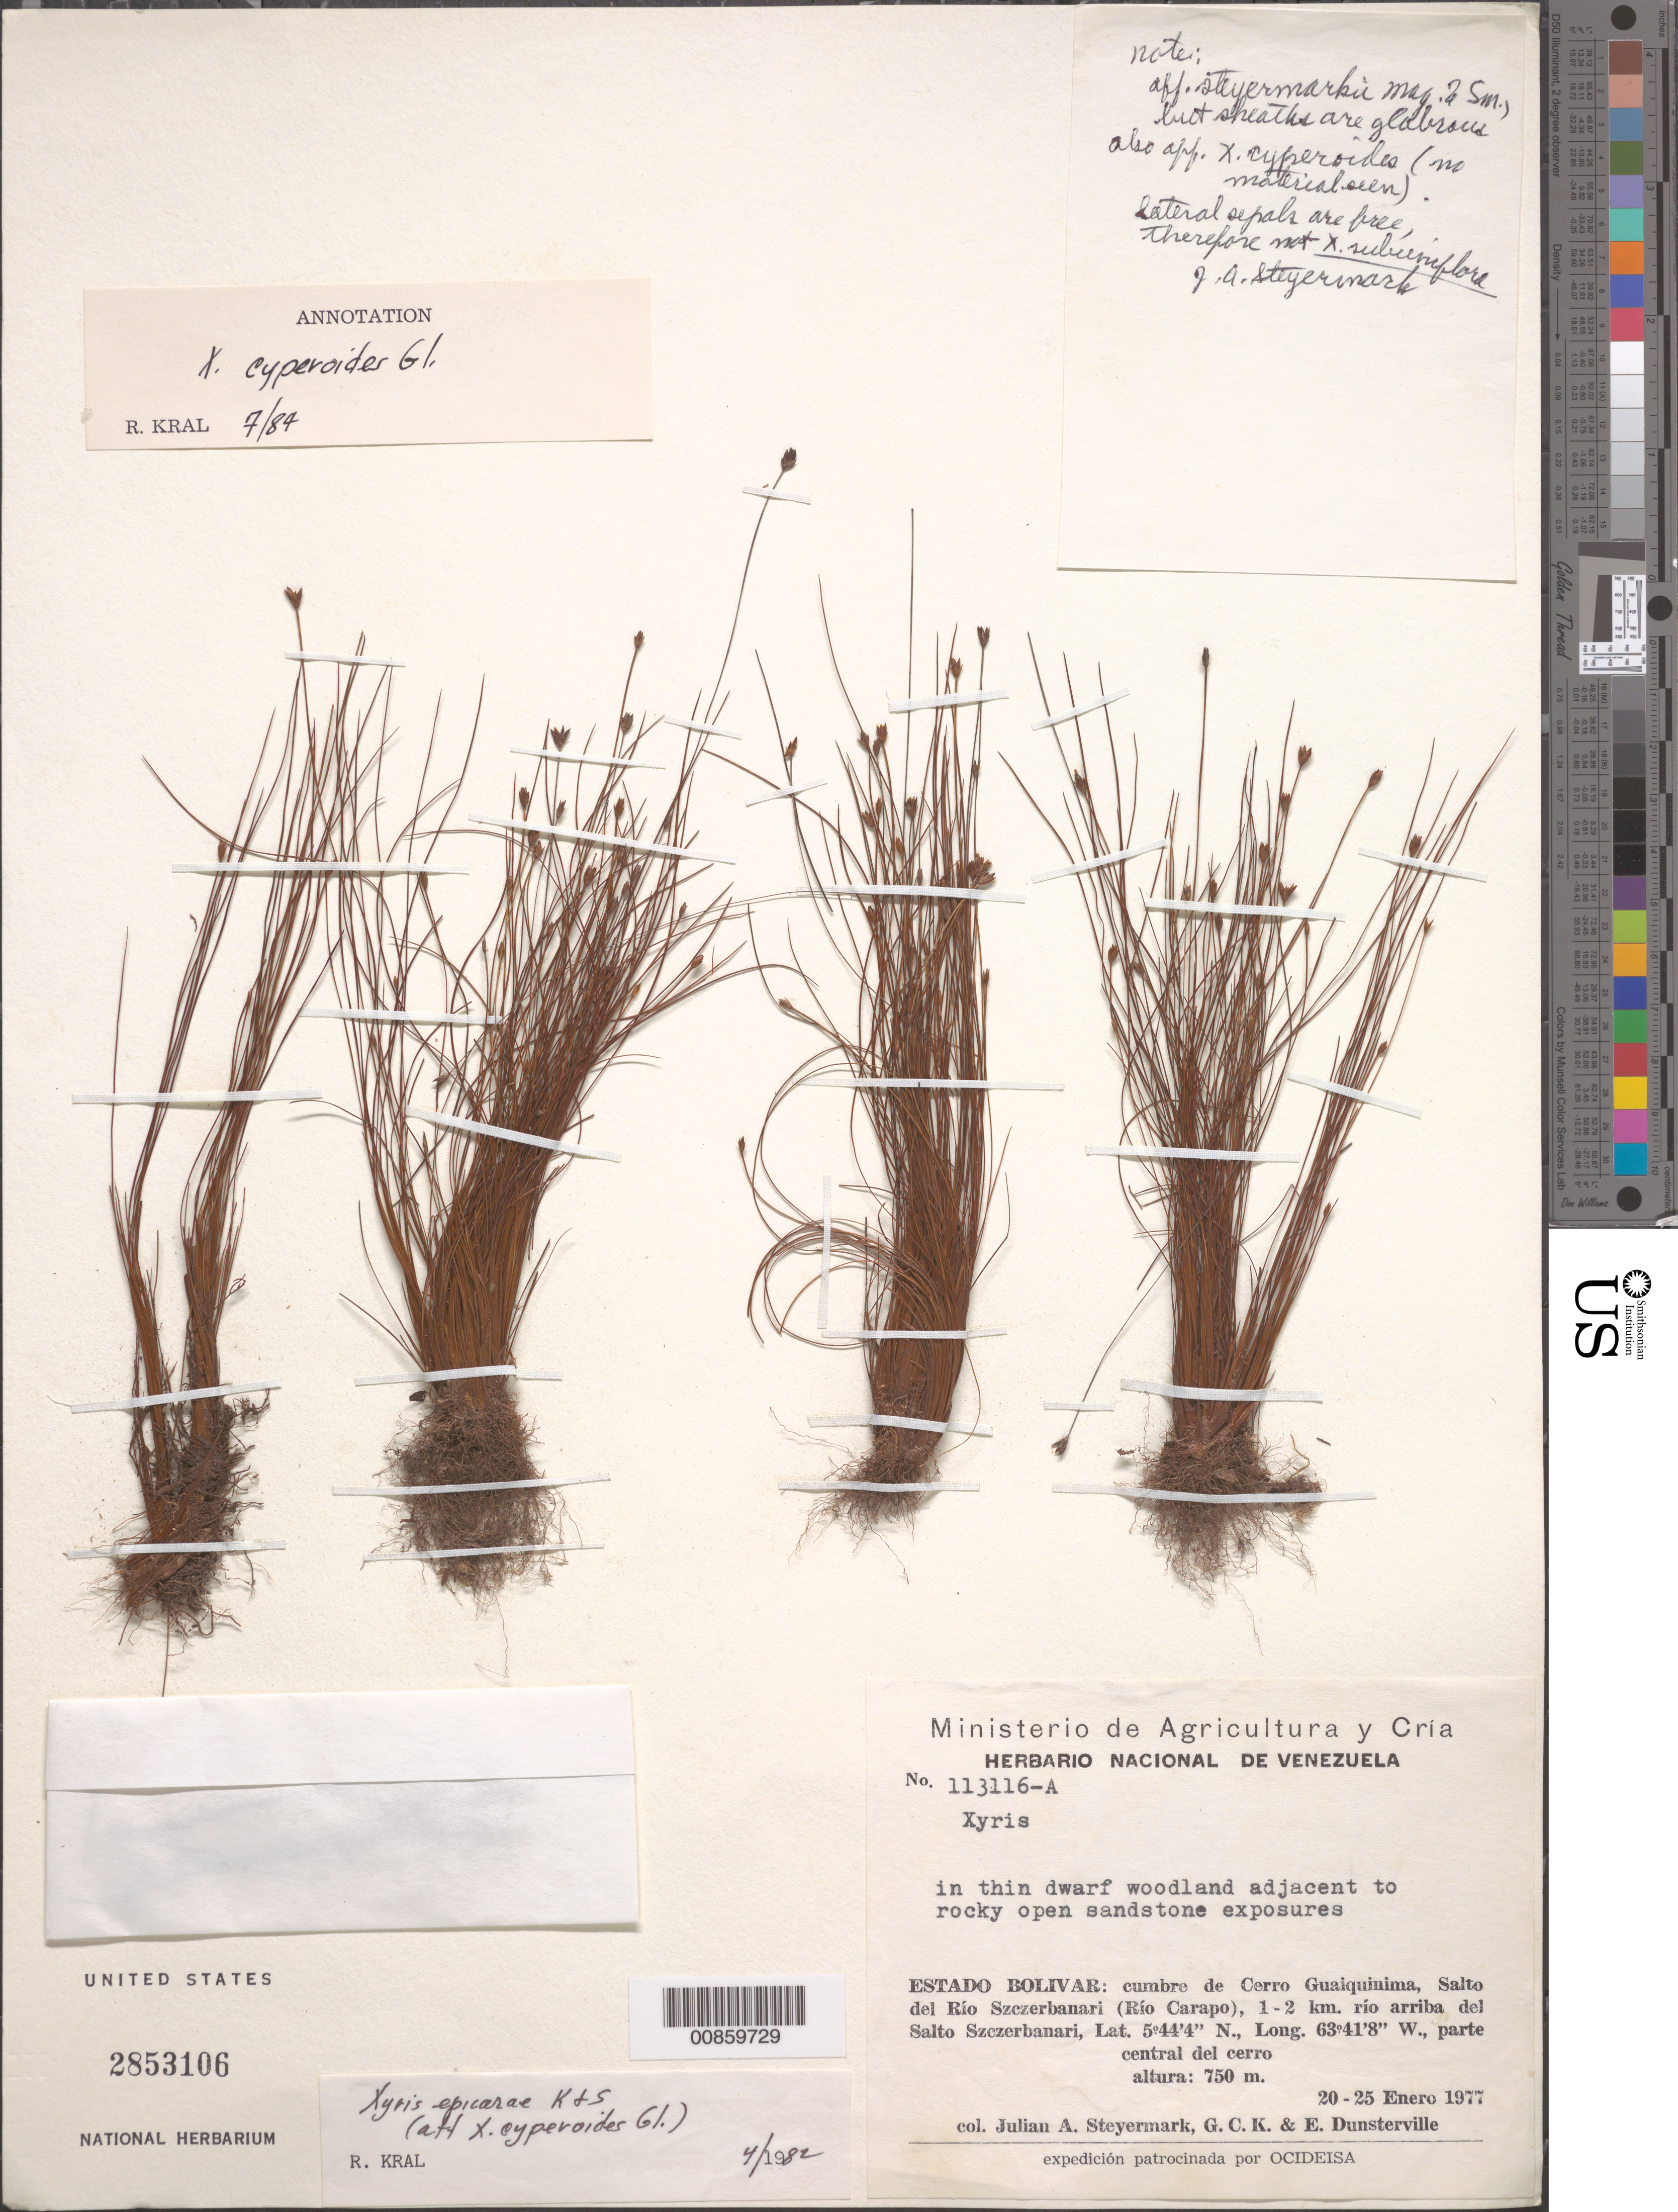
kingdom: Plantae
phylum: Tracheophyta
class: Liliopsida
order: Poales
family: Xyridaceae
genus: Xyris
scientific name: Xyris cyperoides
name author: Gleason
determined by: Kral, Robert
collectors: J. Steyermark, G. C. K. Dunsterville & E. Dunsterville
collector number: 113116 A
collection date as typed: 20-Jan-77 to 25-Jan-77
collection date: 1977-01-20/1977-01-25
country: Venezuela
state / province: Bolívar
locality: Cerro Guaiquinima, summit, salto del Río Szczerbanari (Río Carapo), 1-2 km río arriba del Salto Szczerbanari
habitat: Thin dwarf woodland adjacent to rocky open sandstone; cumbre; parte central del cerro.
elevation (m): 750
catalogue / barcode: US 2853106